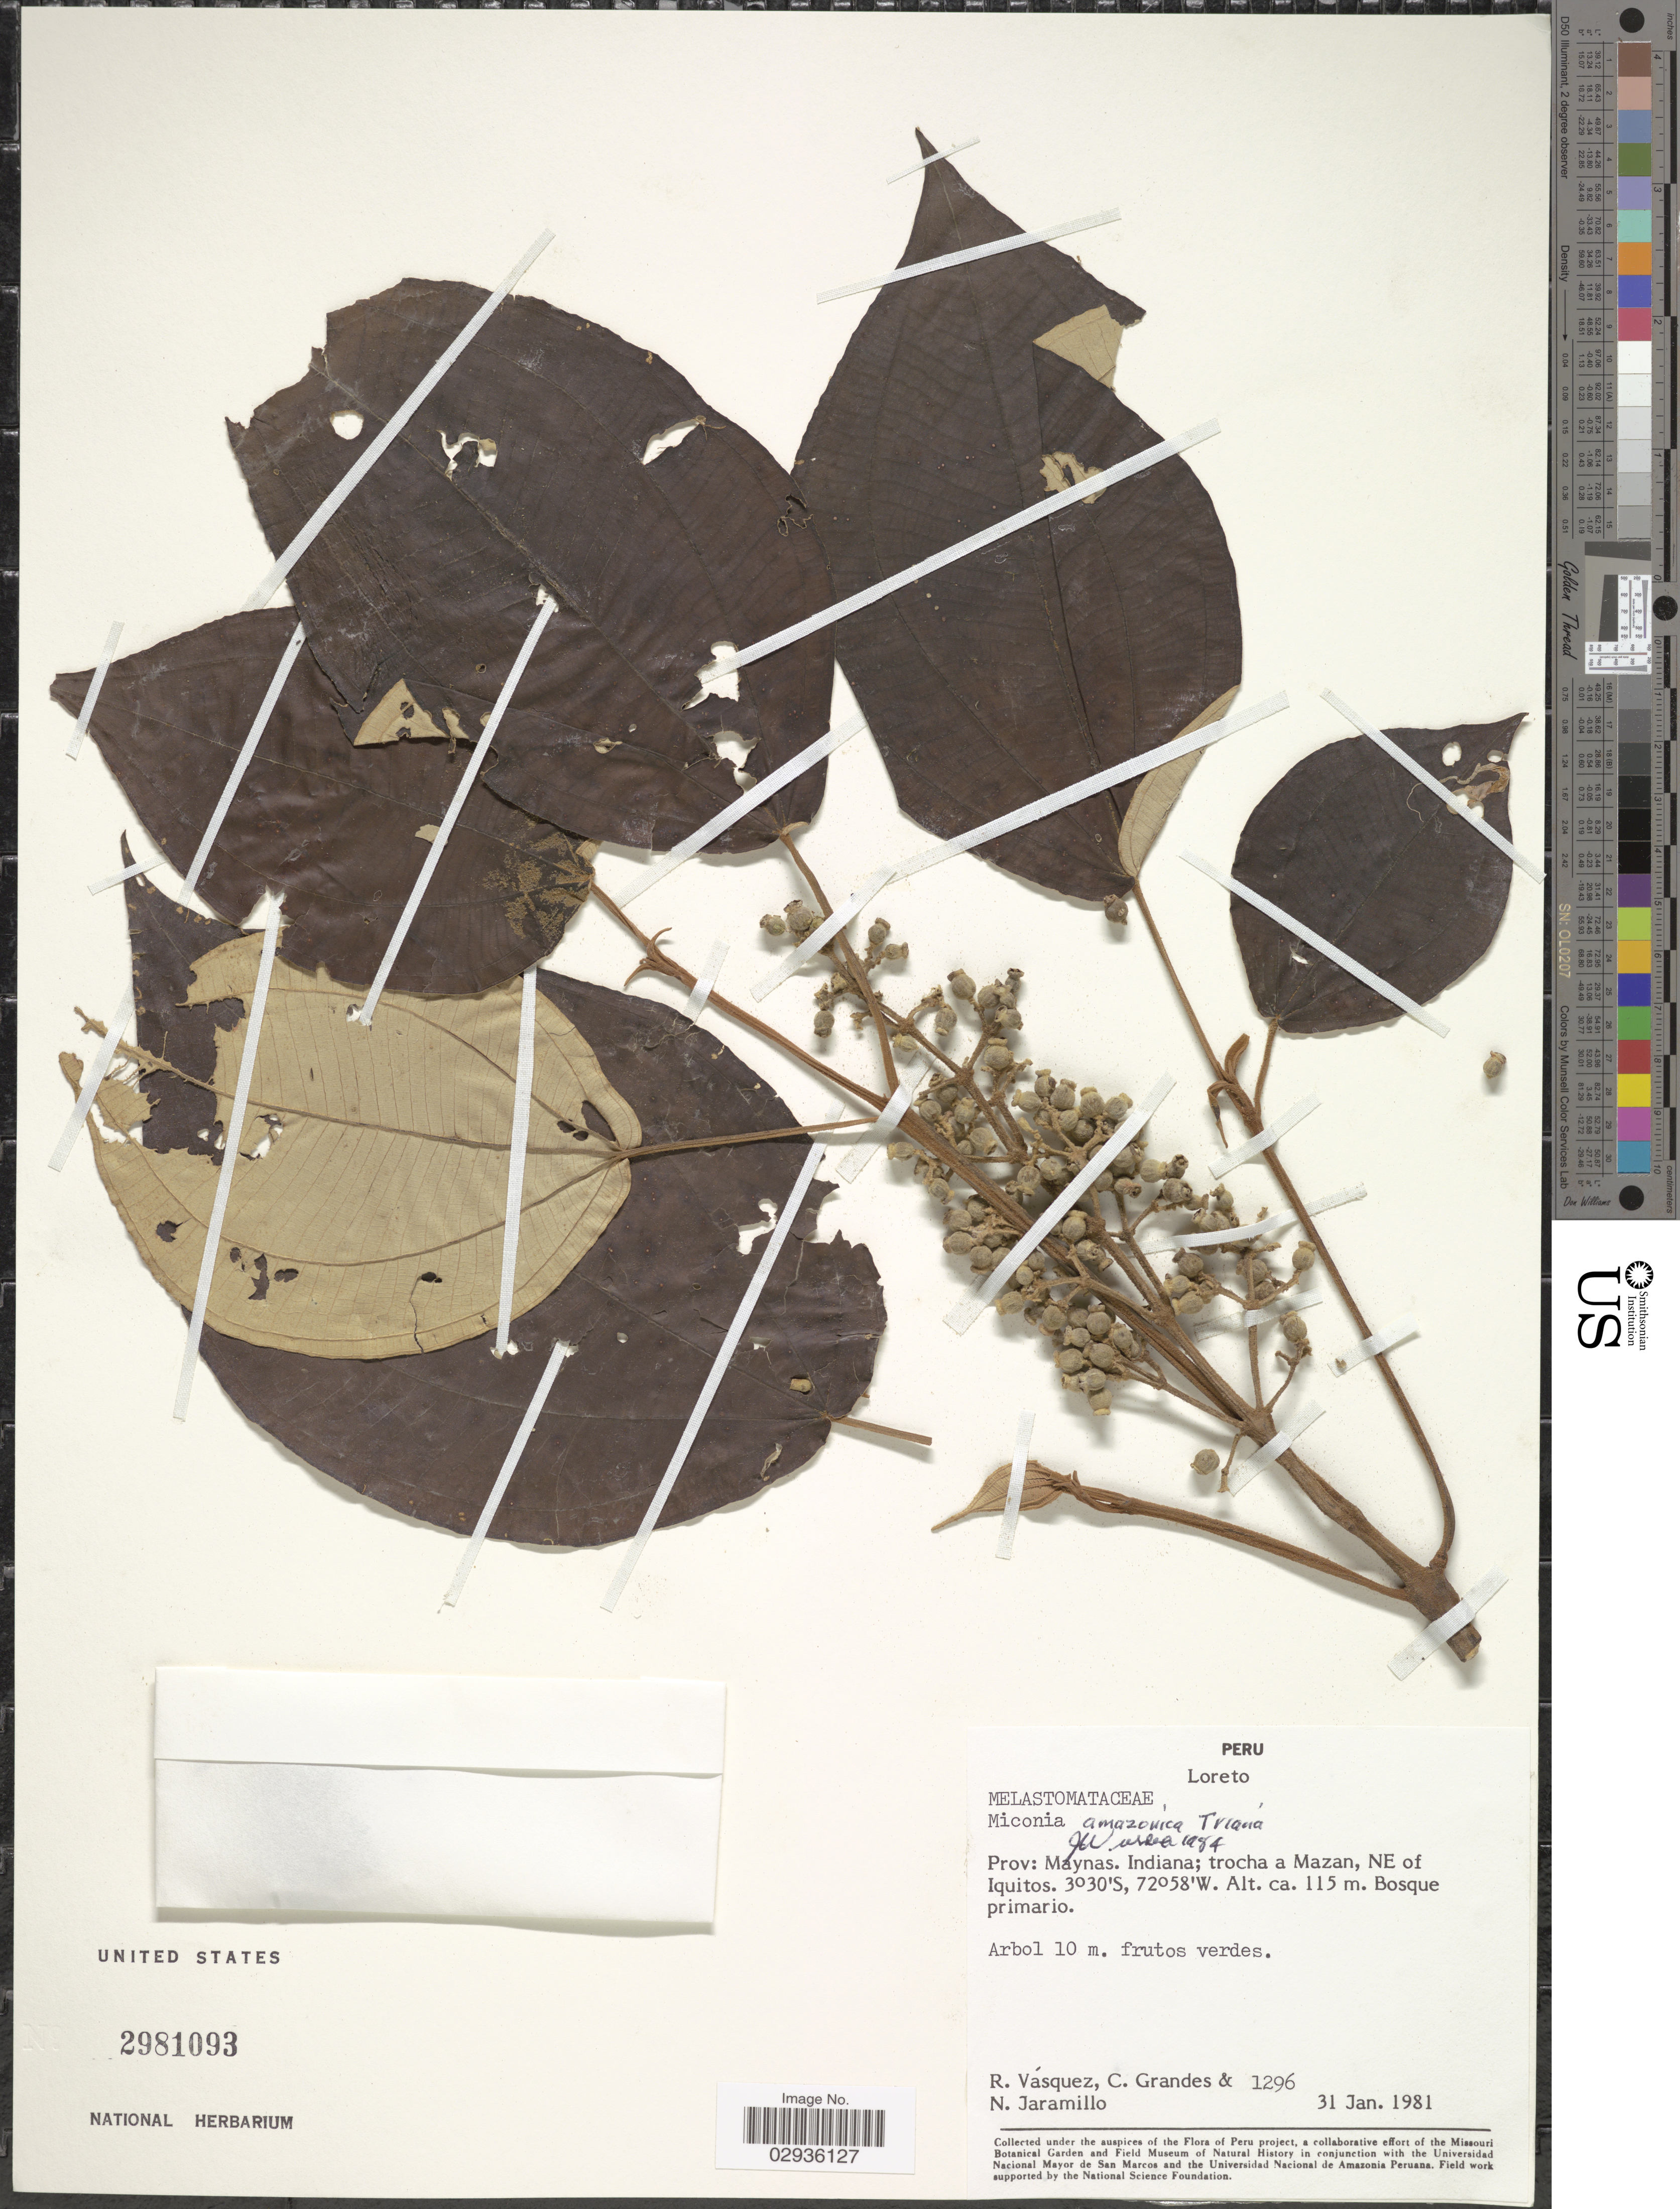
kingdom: Plantae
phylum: Tracheophyta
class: Magnoliopsida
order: Myrtales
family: Melastomataceae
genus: Miconia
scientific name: Miconia amazonica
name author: Triana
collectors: R. Vásquez, C. Grandes & N. Jaramillo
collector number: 1296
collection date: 1981-01-31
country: Peru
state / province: Loreto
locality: Prov: Maynas. Indiana; trocha a Mazan, NE of Iquitos.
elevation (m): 115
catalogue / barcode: US 2981093